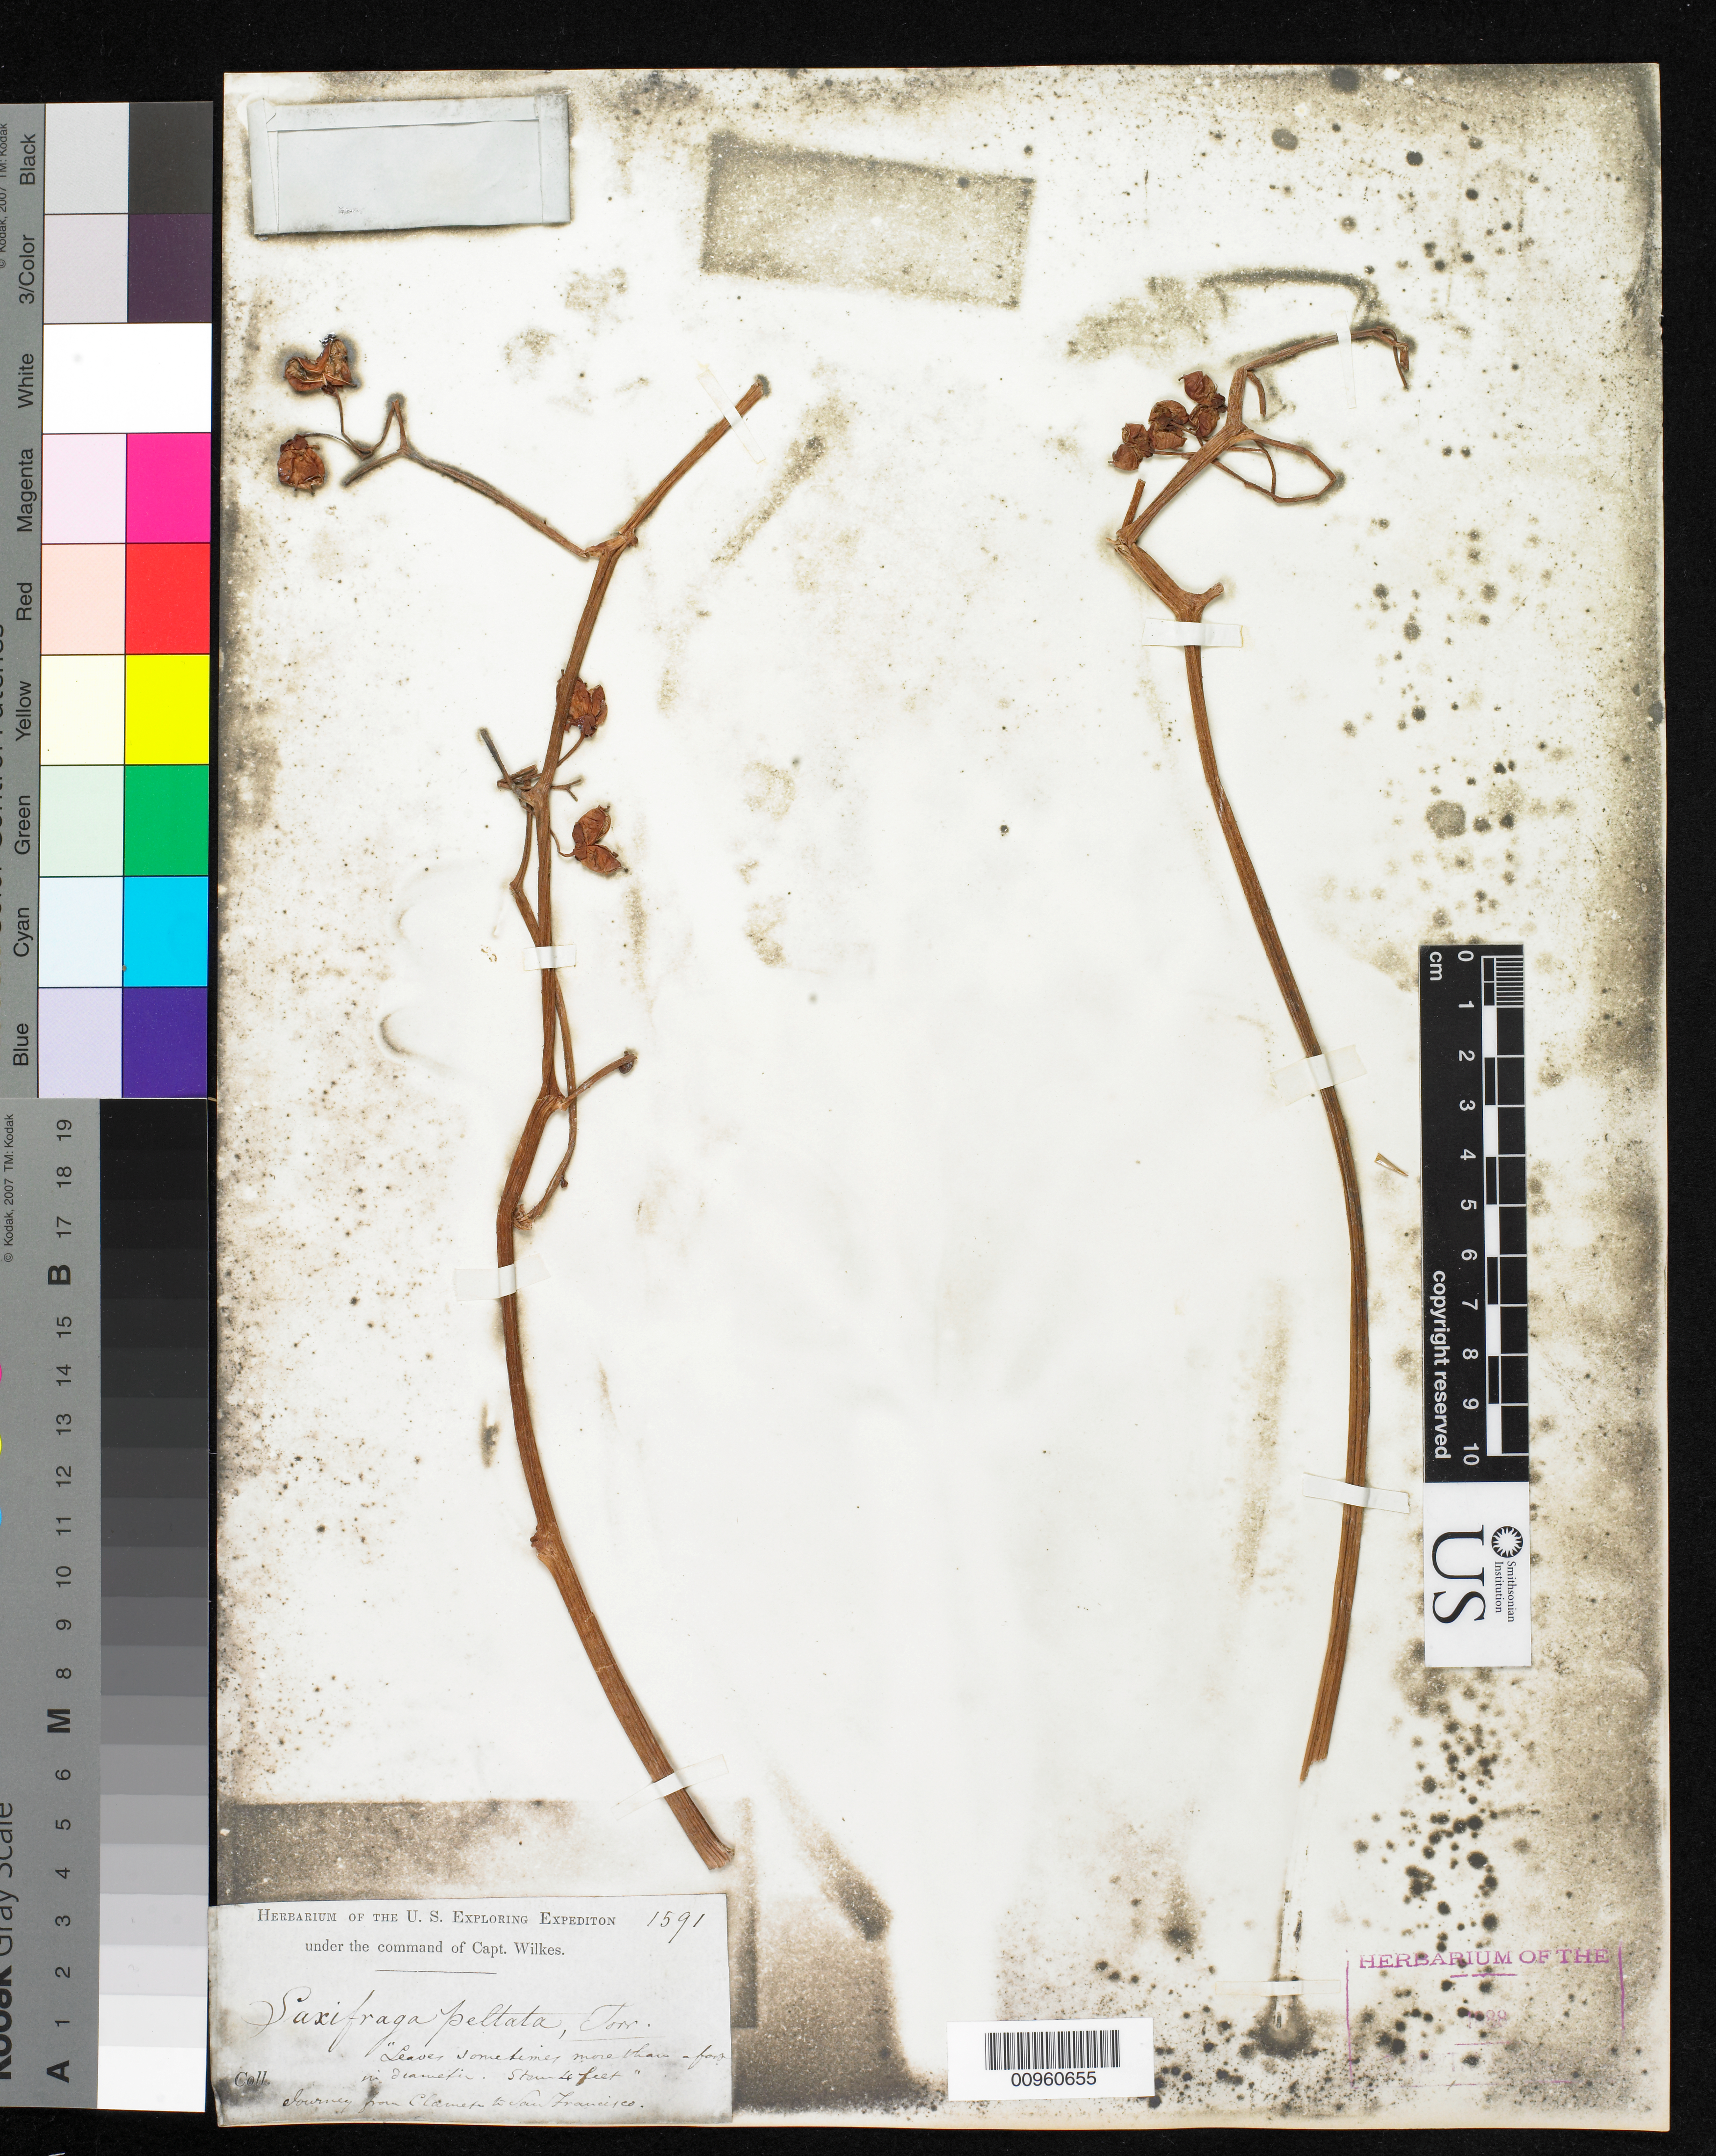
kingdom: Plantae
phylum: Tracheophyta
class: Magnoliopsida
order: Saxifragales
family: Saxifragaceae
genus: Darmera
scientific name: Darmera peltata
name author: (Torr. ex Benth.) Voss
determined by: Strong, Mark T., (BOT), Smithsonian Institution - National Museum of Natural History (UNITED STATES)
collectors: Wilkes Explor. Exped.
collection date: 1838/1842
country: United States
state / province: California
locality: Journey from Clamet to San Francisco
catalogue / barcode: US 98643